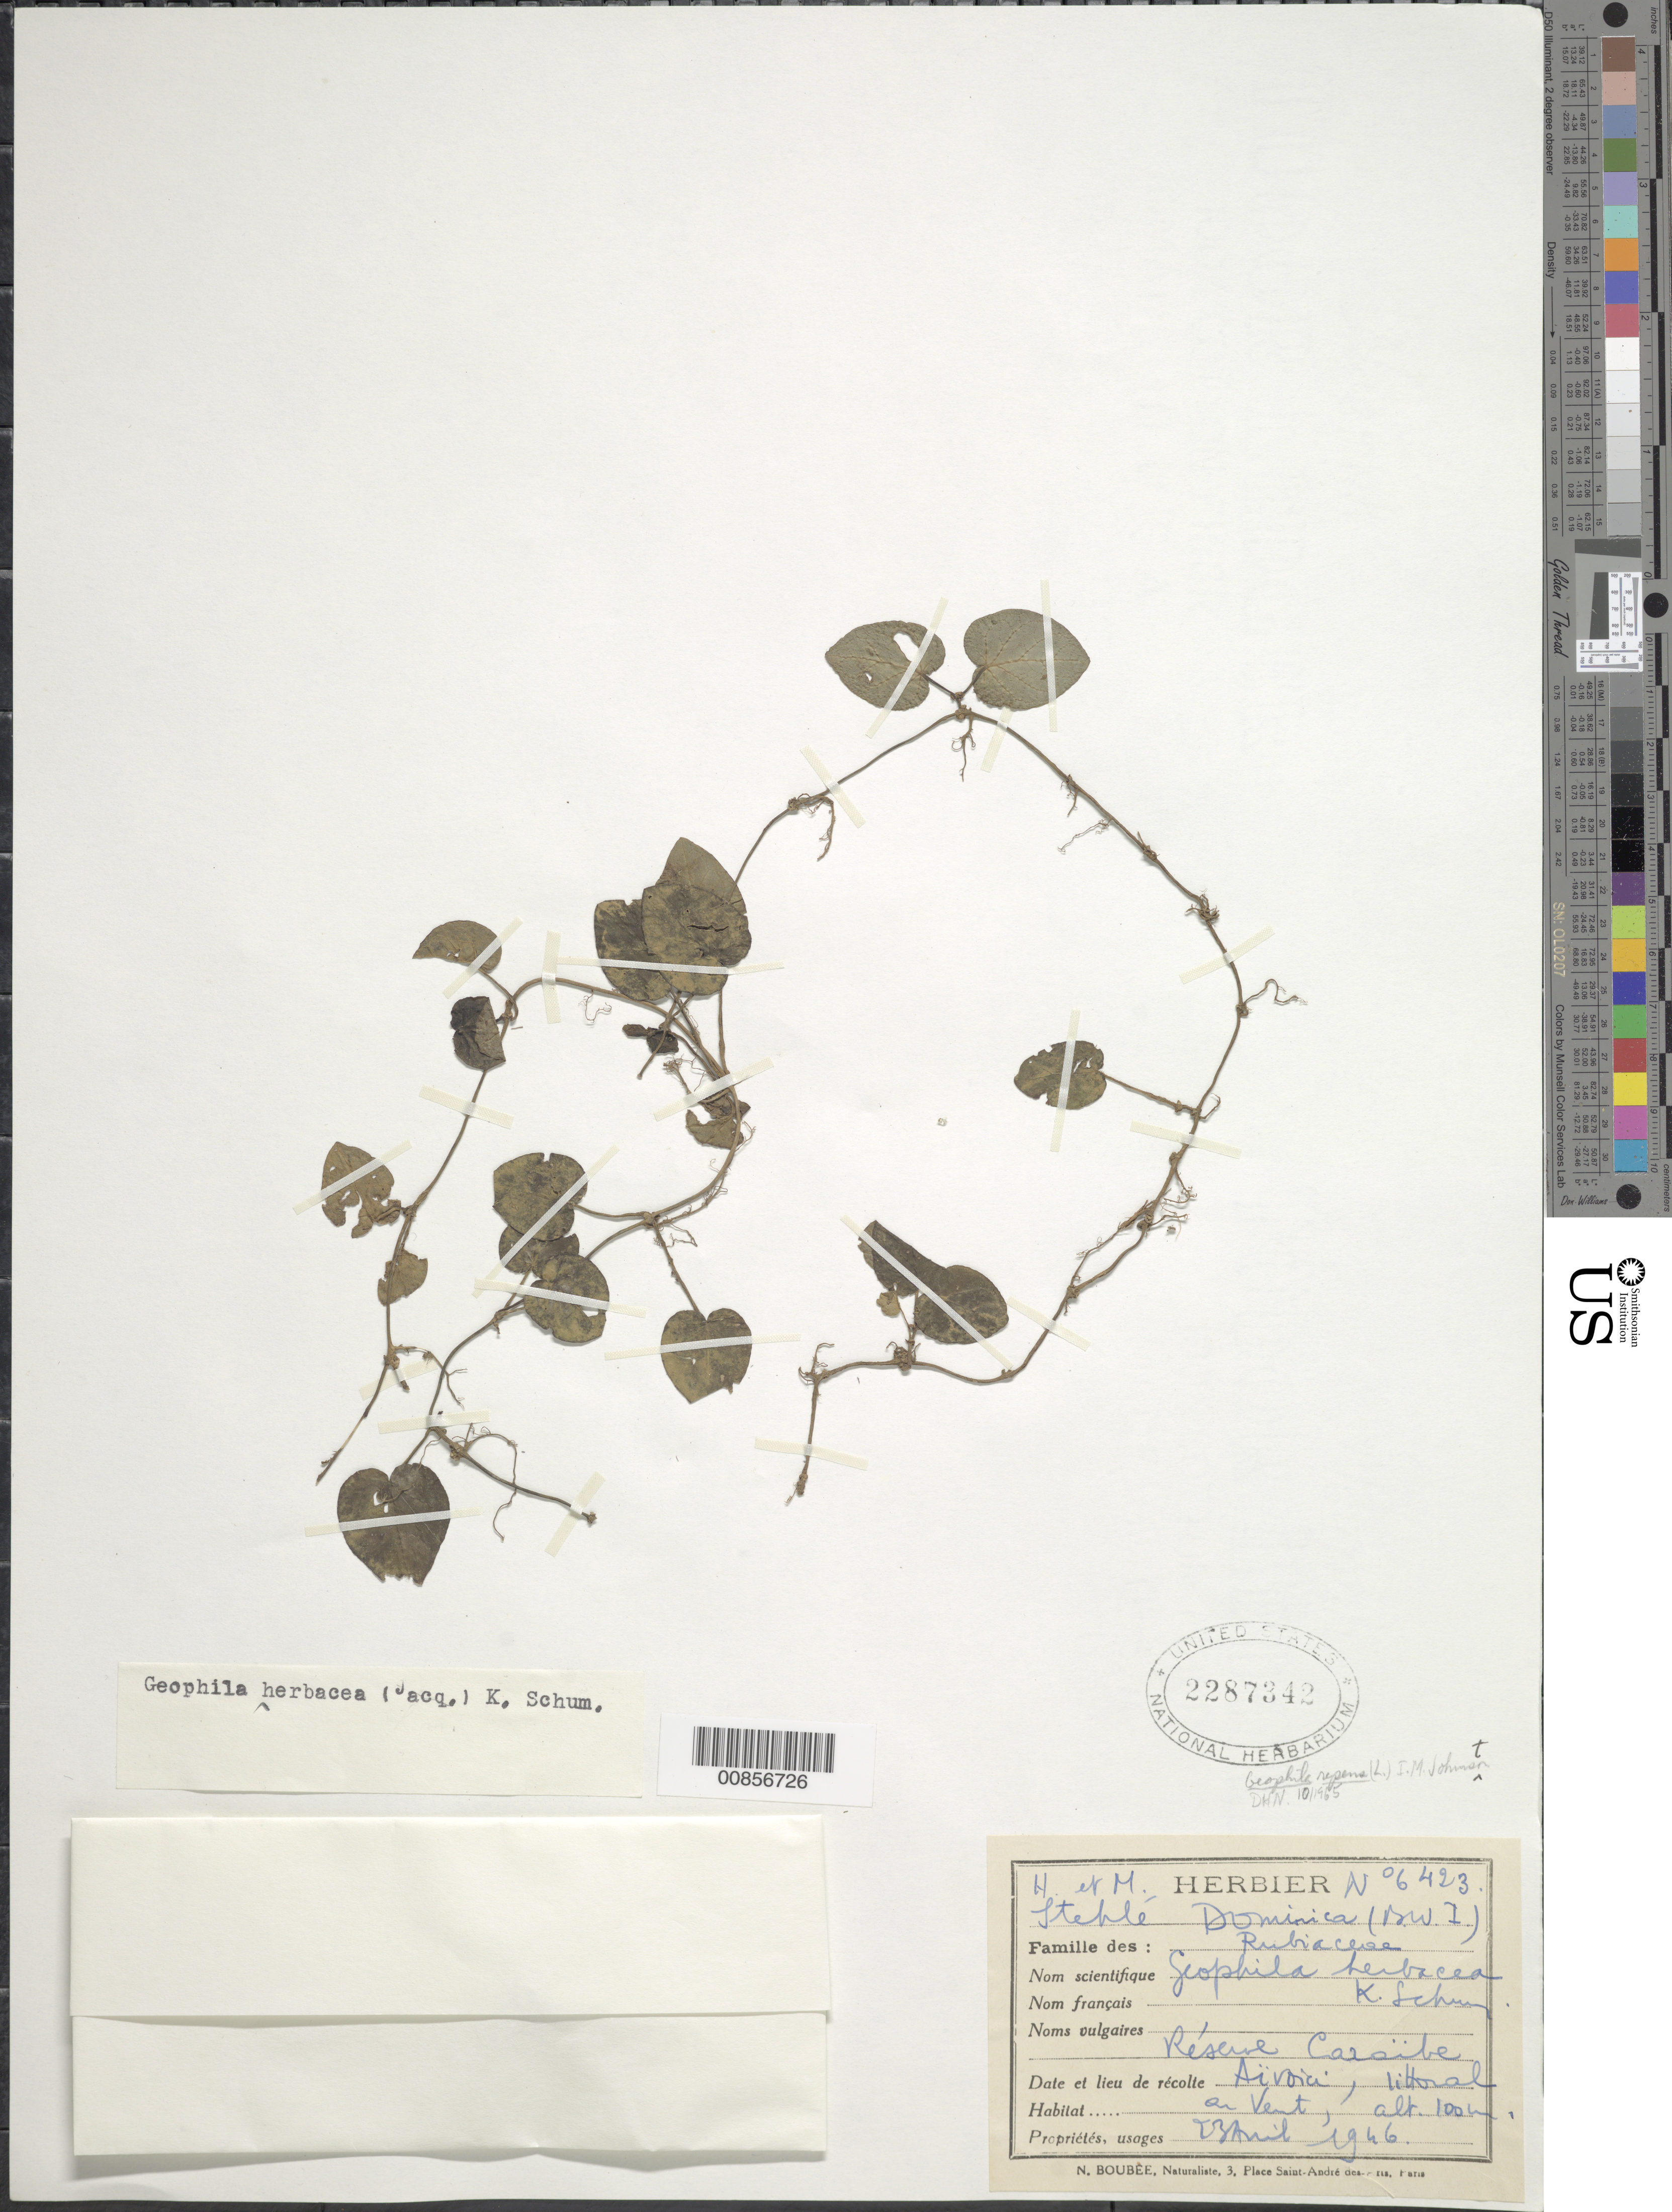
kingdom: Plantae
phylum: Tracheophyta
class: Magnoliopsida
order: Gentianales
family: Rubiaceae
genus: Geophila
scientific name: Geophila repens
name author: (L.) I.M. Johnst.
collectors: H. Stehlé & M. Stehlé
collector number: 6423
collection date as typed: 23 Apr 1946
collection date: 1946-04-23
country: Dominica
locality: Réserve Caraïbe. Aïvoia. Au Vent.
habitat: Littoral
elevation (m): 100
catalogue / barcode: US 2287342